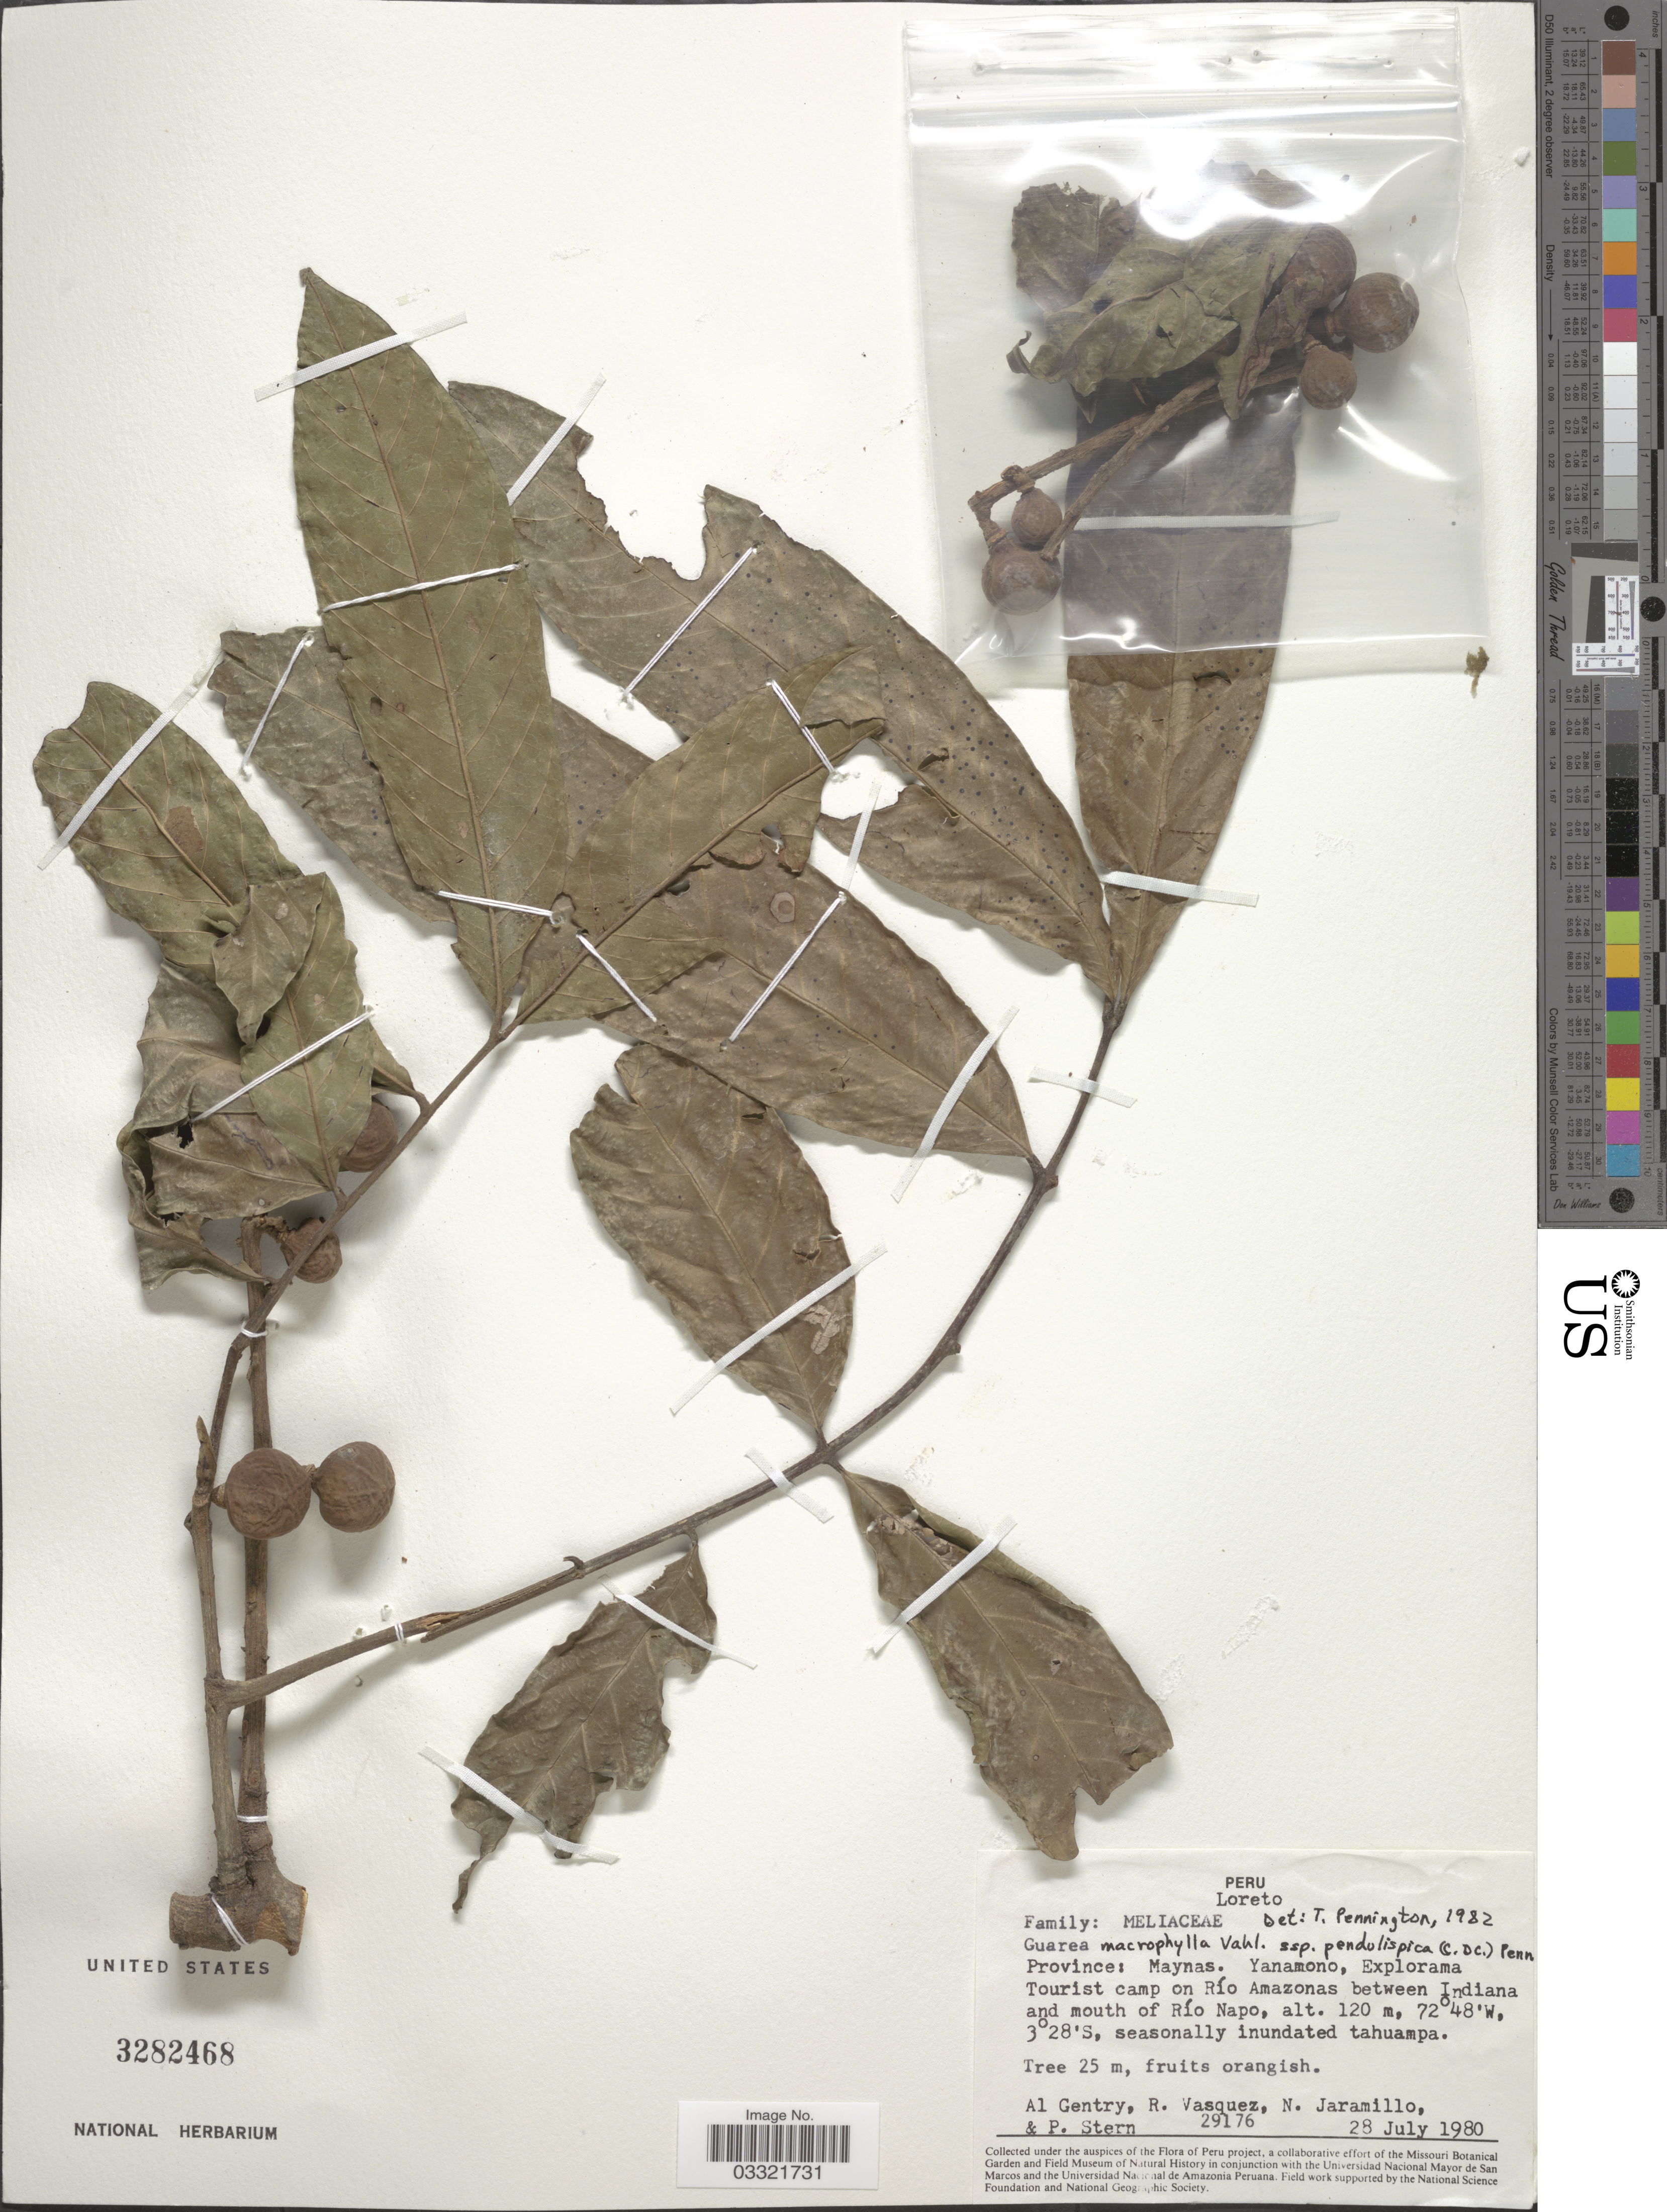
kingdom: Plantae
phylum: Tracheophyta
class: Magnoliopsida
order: Sapindales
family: Meliaceae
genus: Guarea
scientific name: Guarea macrophylla subsp. pendulispica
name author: (C. DC.) T.D. Penn.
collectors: A. H. Gentry, R. Vasquez, N. Jaramillo & P. Stern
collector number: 29176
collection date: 1980-07-28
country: Peru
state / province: Loreto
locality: Province: Maynas. Yanamono, Explorama Tourist camp on Río Amazonas between Indiana and mouth of Río Napo.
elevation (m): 120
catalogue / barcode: US 3282468